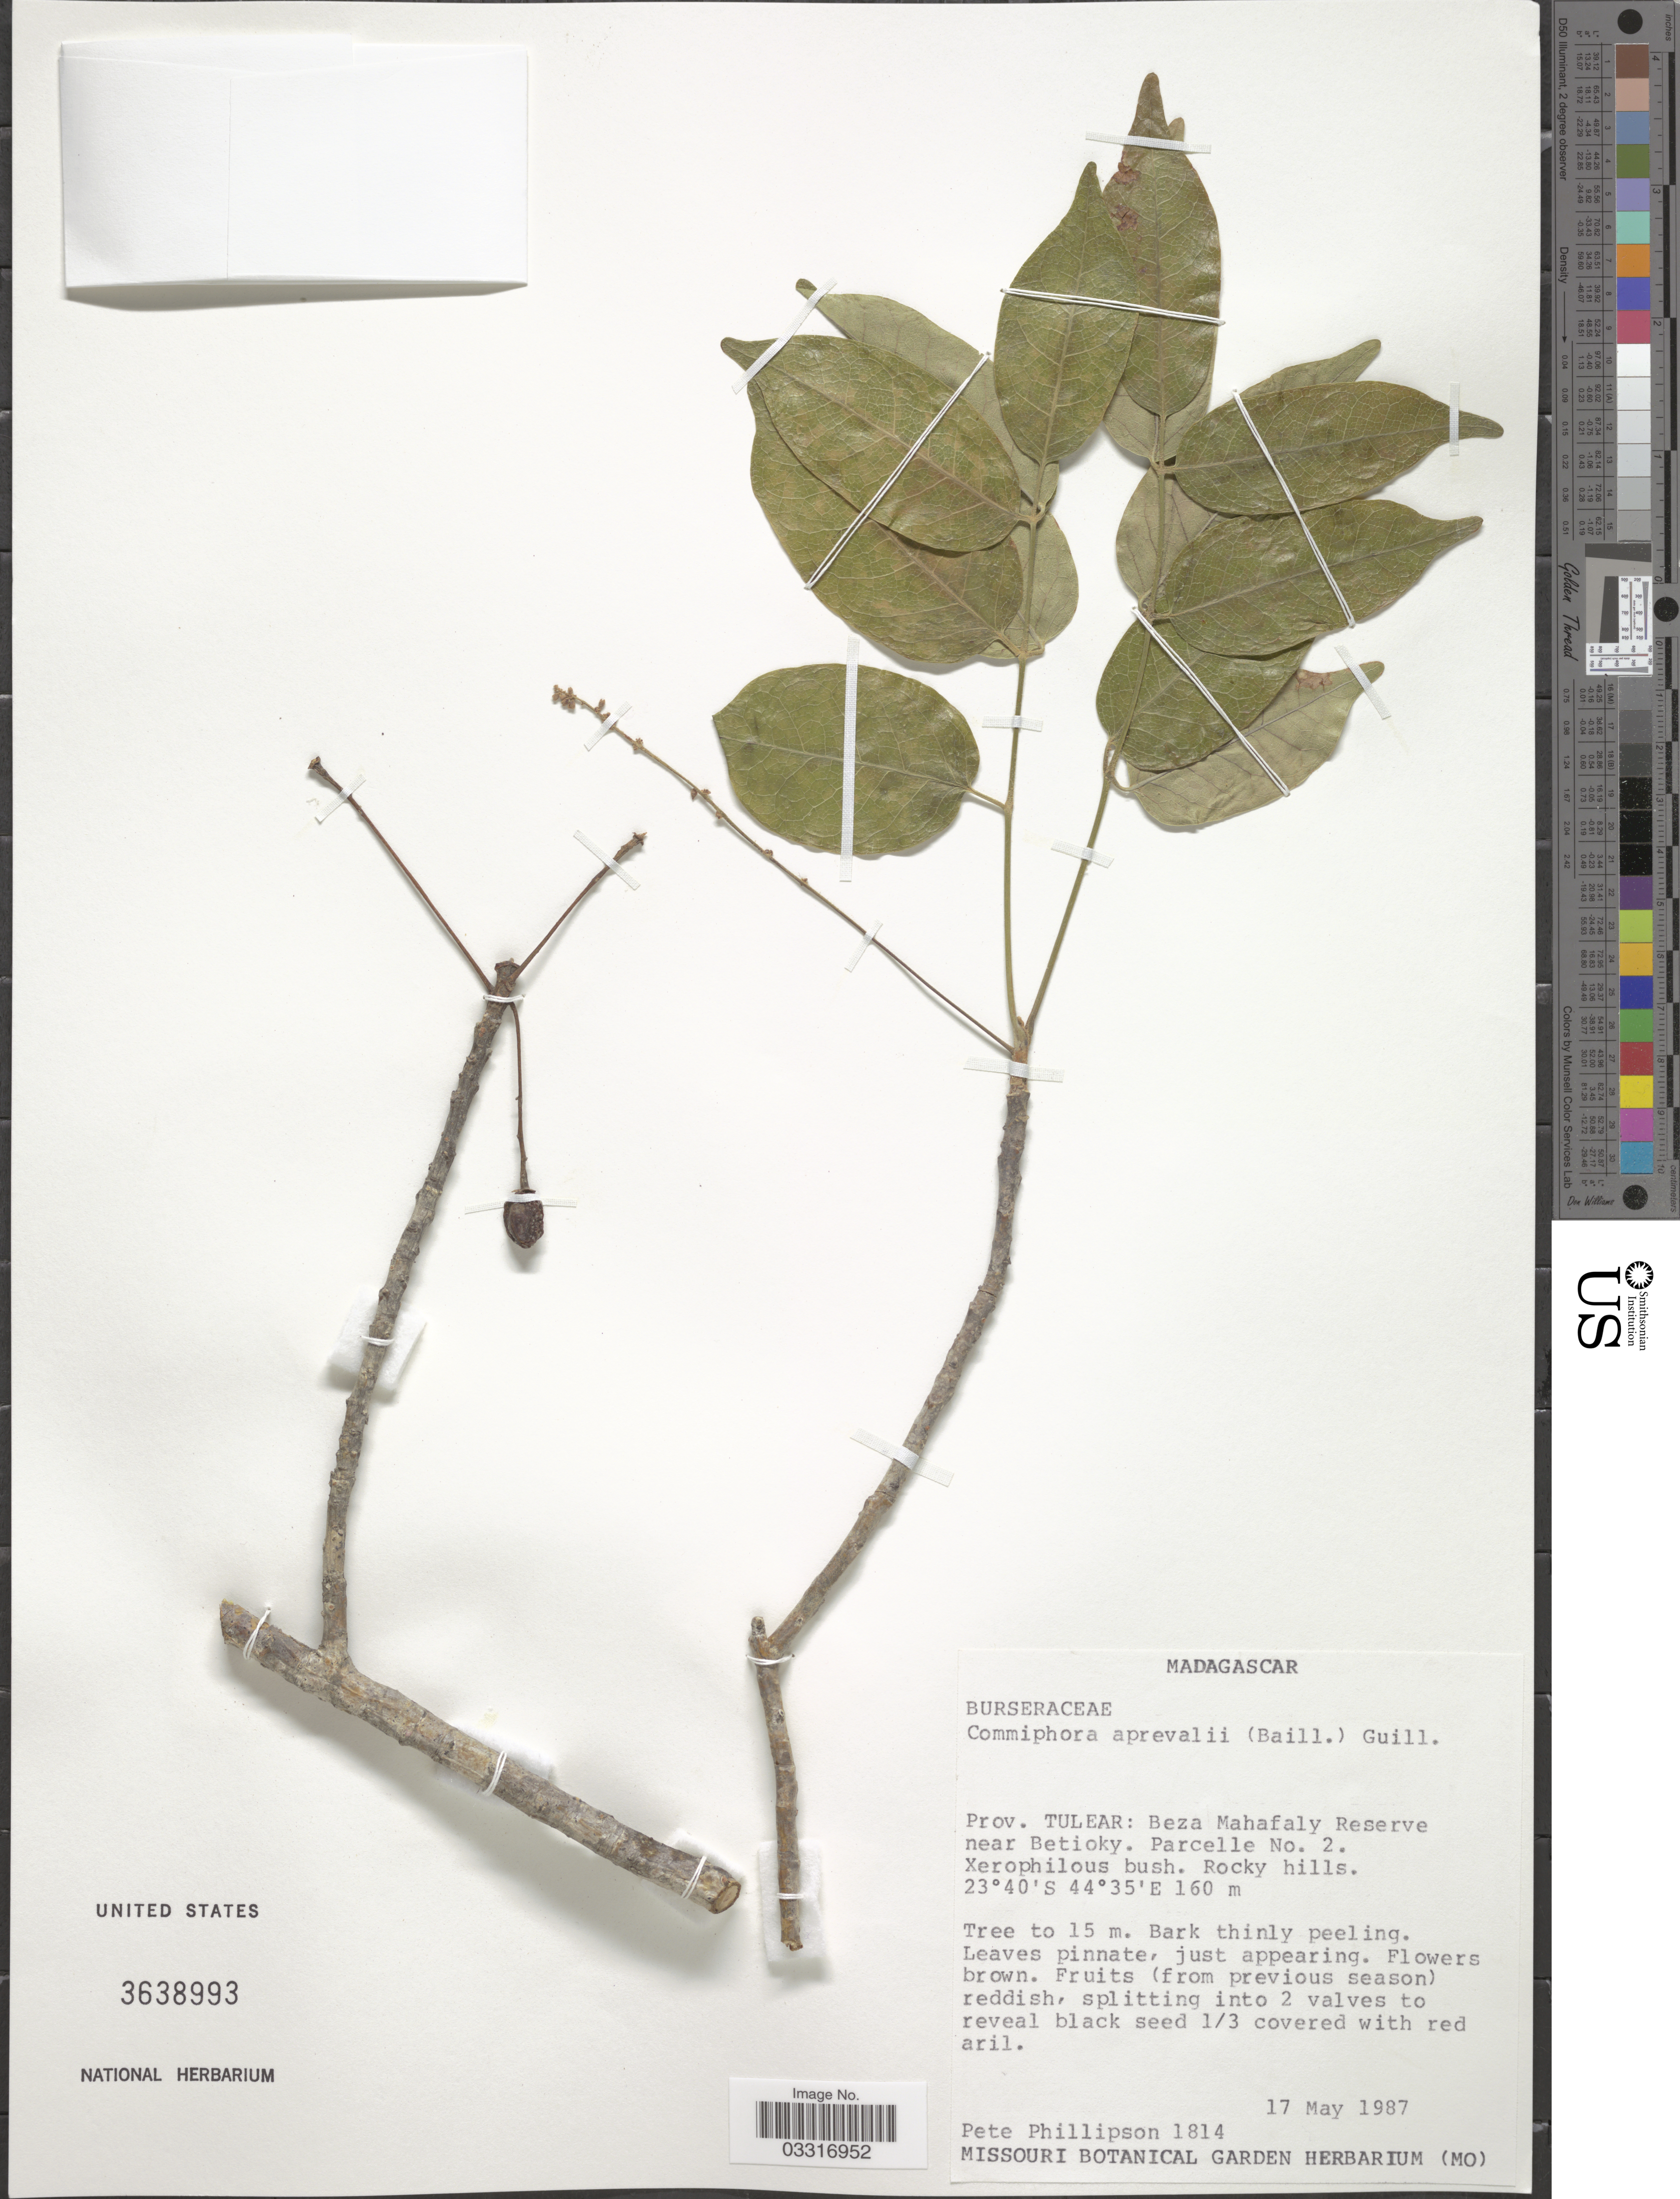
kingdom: Plantae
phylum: Tracheophyta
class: Magnoliopsida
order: Sapindales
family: Burseraceae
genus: Commiphora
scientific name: Commiphora aprevalii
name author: (Baill.) Guillaumin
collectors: P. B. Phillipson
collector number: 1814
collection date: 1987-05-17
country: Madagascar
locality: Prov. Tulear: Beza Mahafaly Reserve near Betioky. Parcelle No. 2.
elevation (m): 160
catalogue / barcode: US 3638993